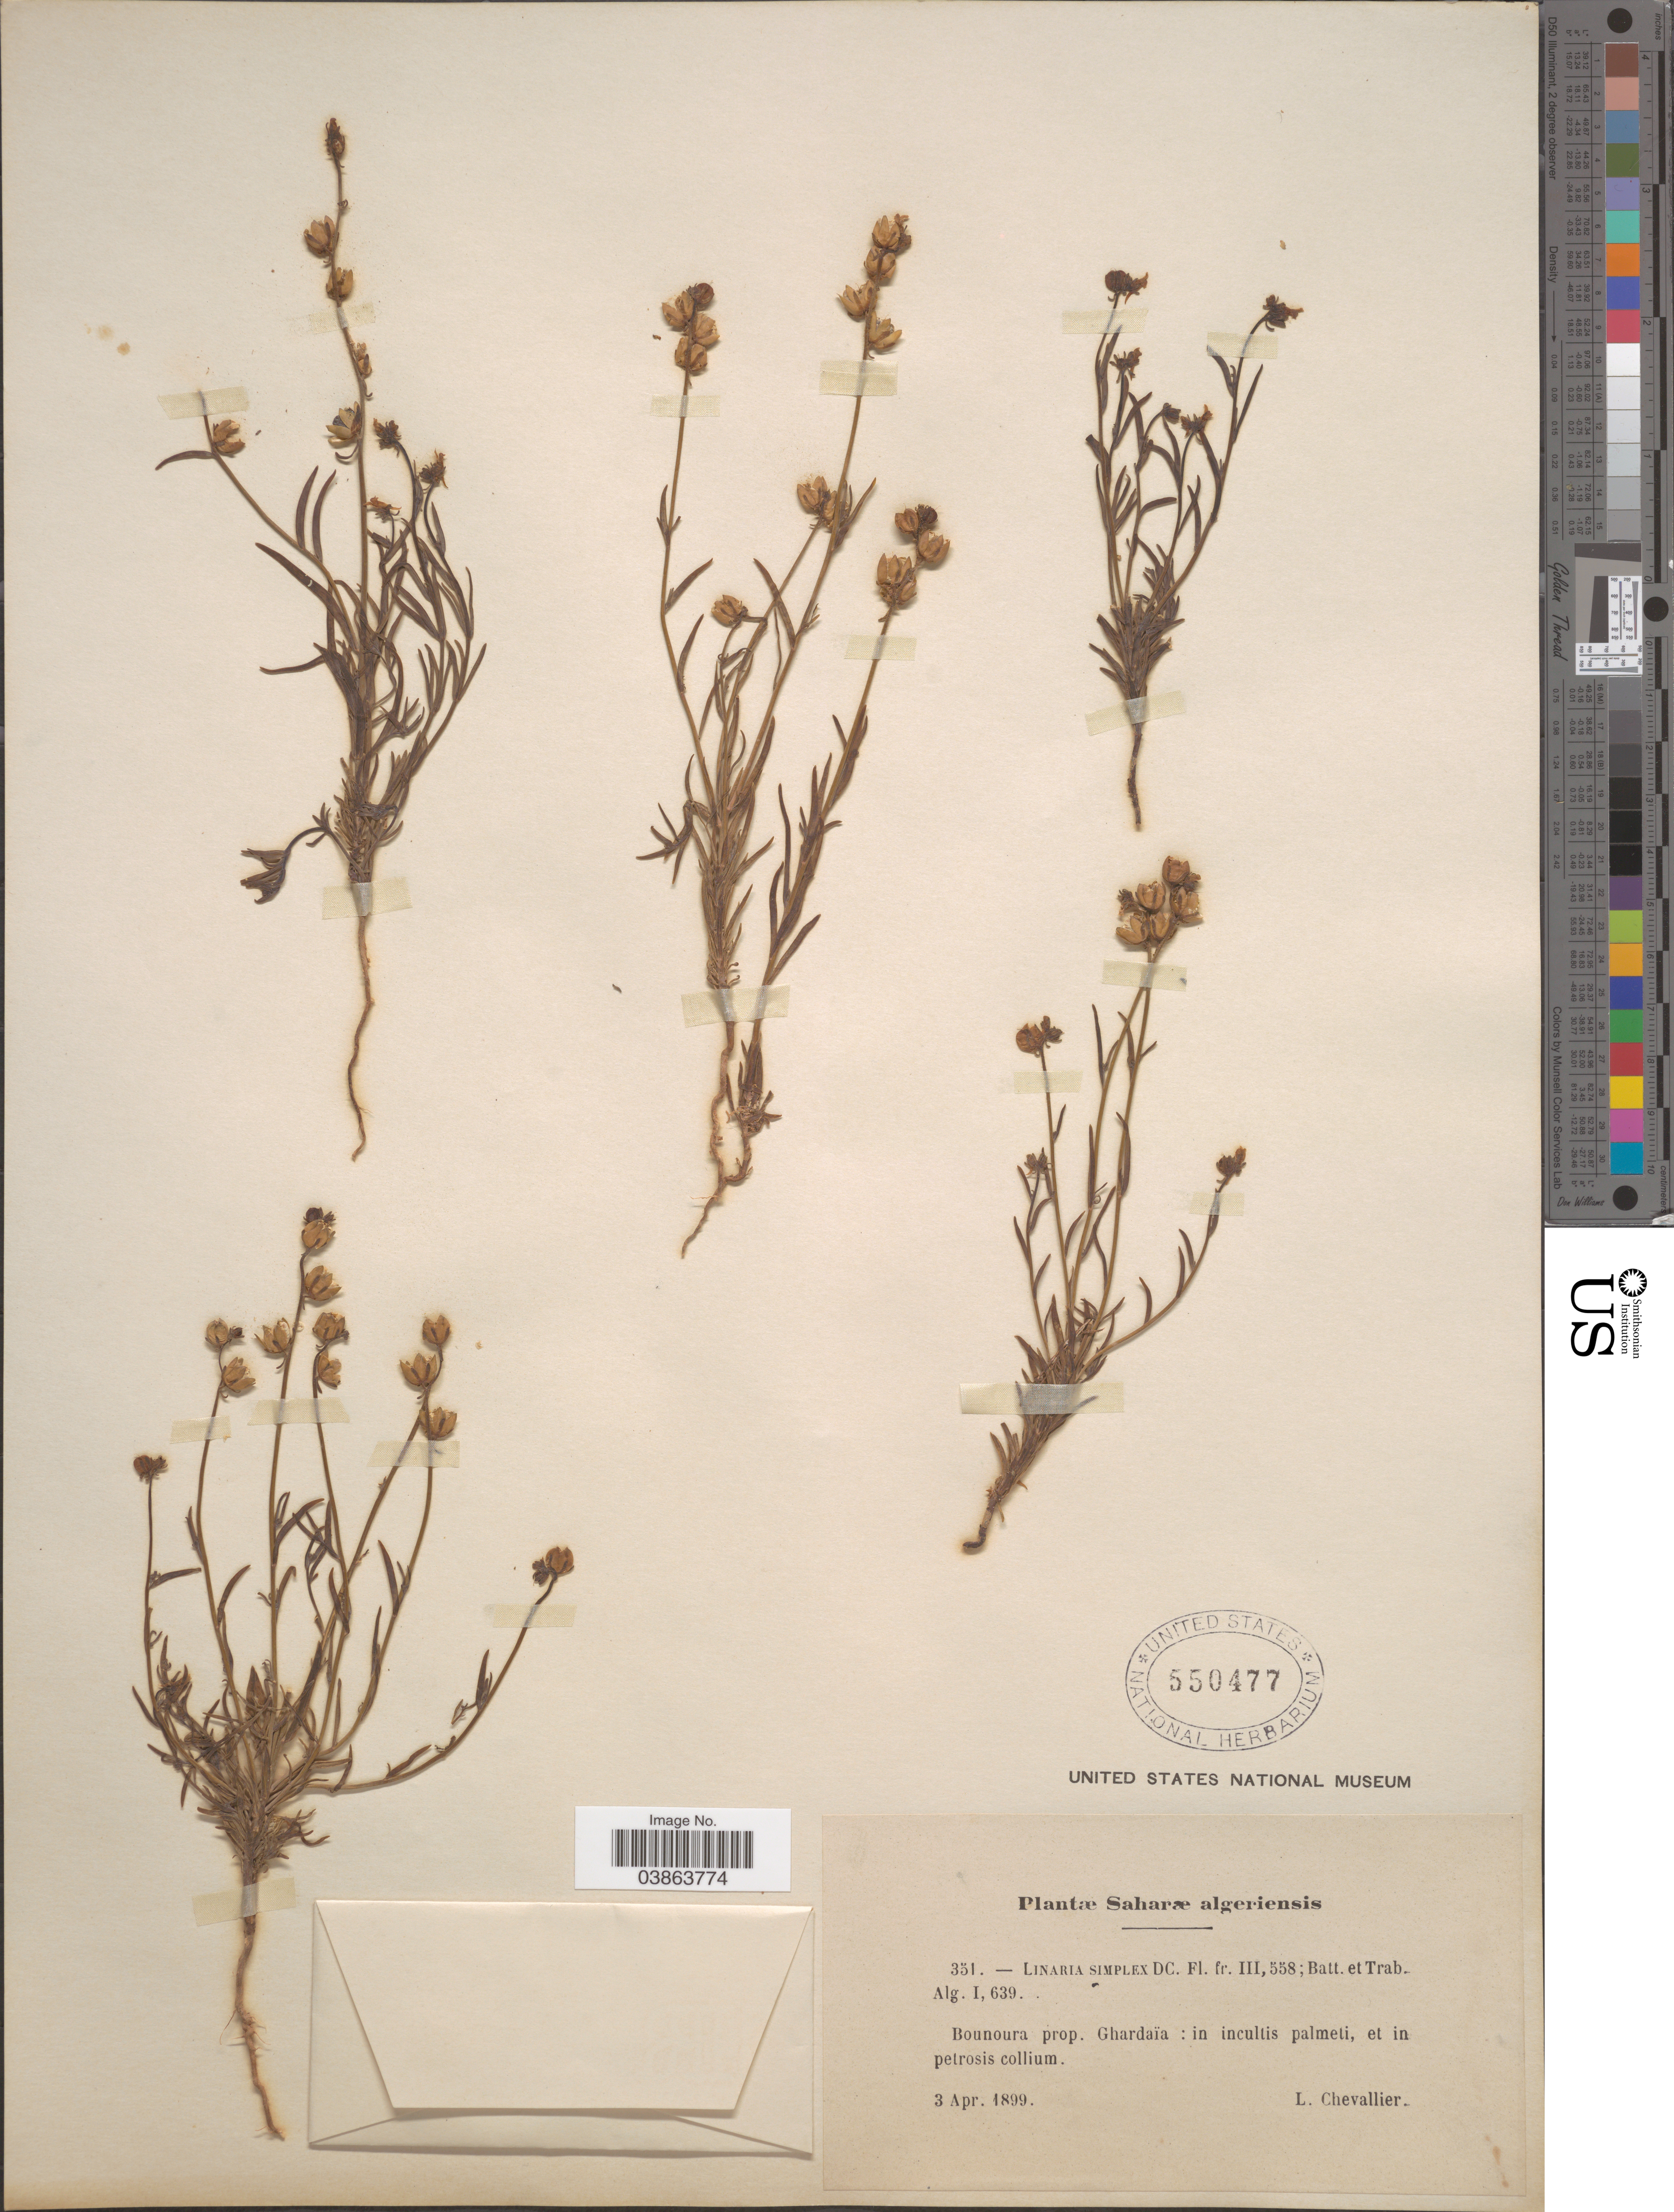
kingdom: Plantae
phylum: Tracheophyta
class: Magnoliopsida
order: Lamiales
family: Plantaginaceae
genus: Linaria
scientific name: Linaria simplex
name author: Desf.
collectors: L. Chevallier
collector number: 351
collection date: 1899-04-03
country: Algeria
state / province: Ghardaïa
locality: Saharæ algeriensis. Bounoura prop. Ghardaïa.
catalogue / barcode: US 550477